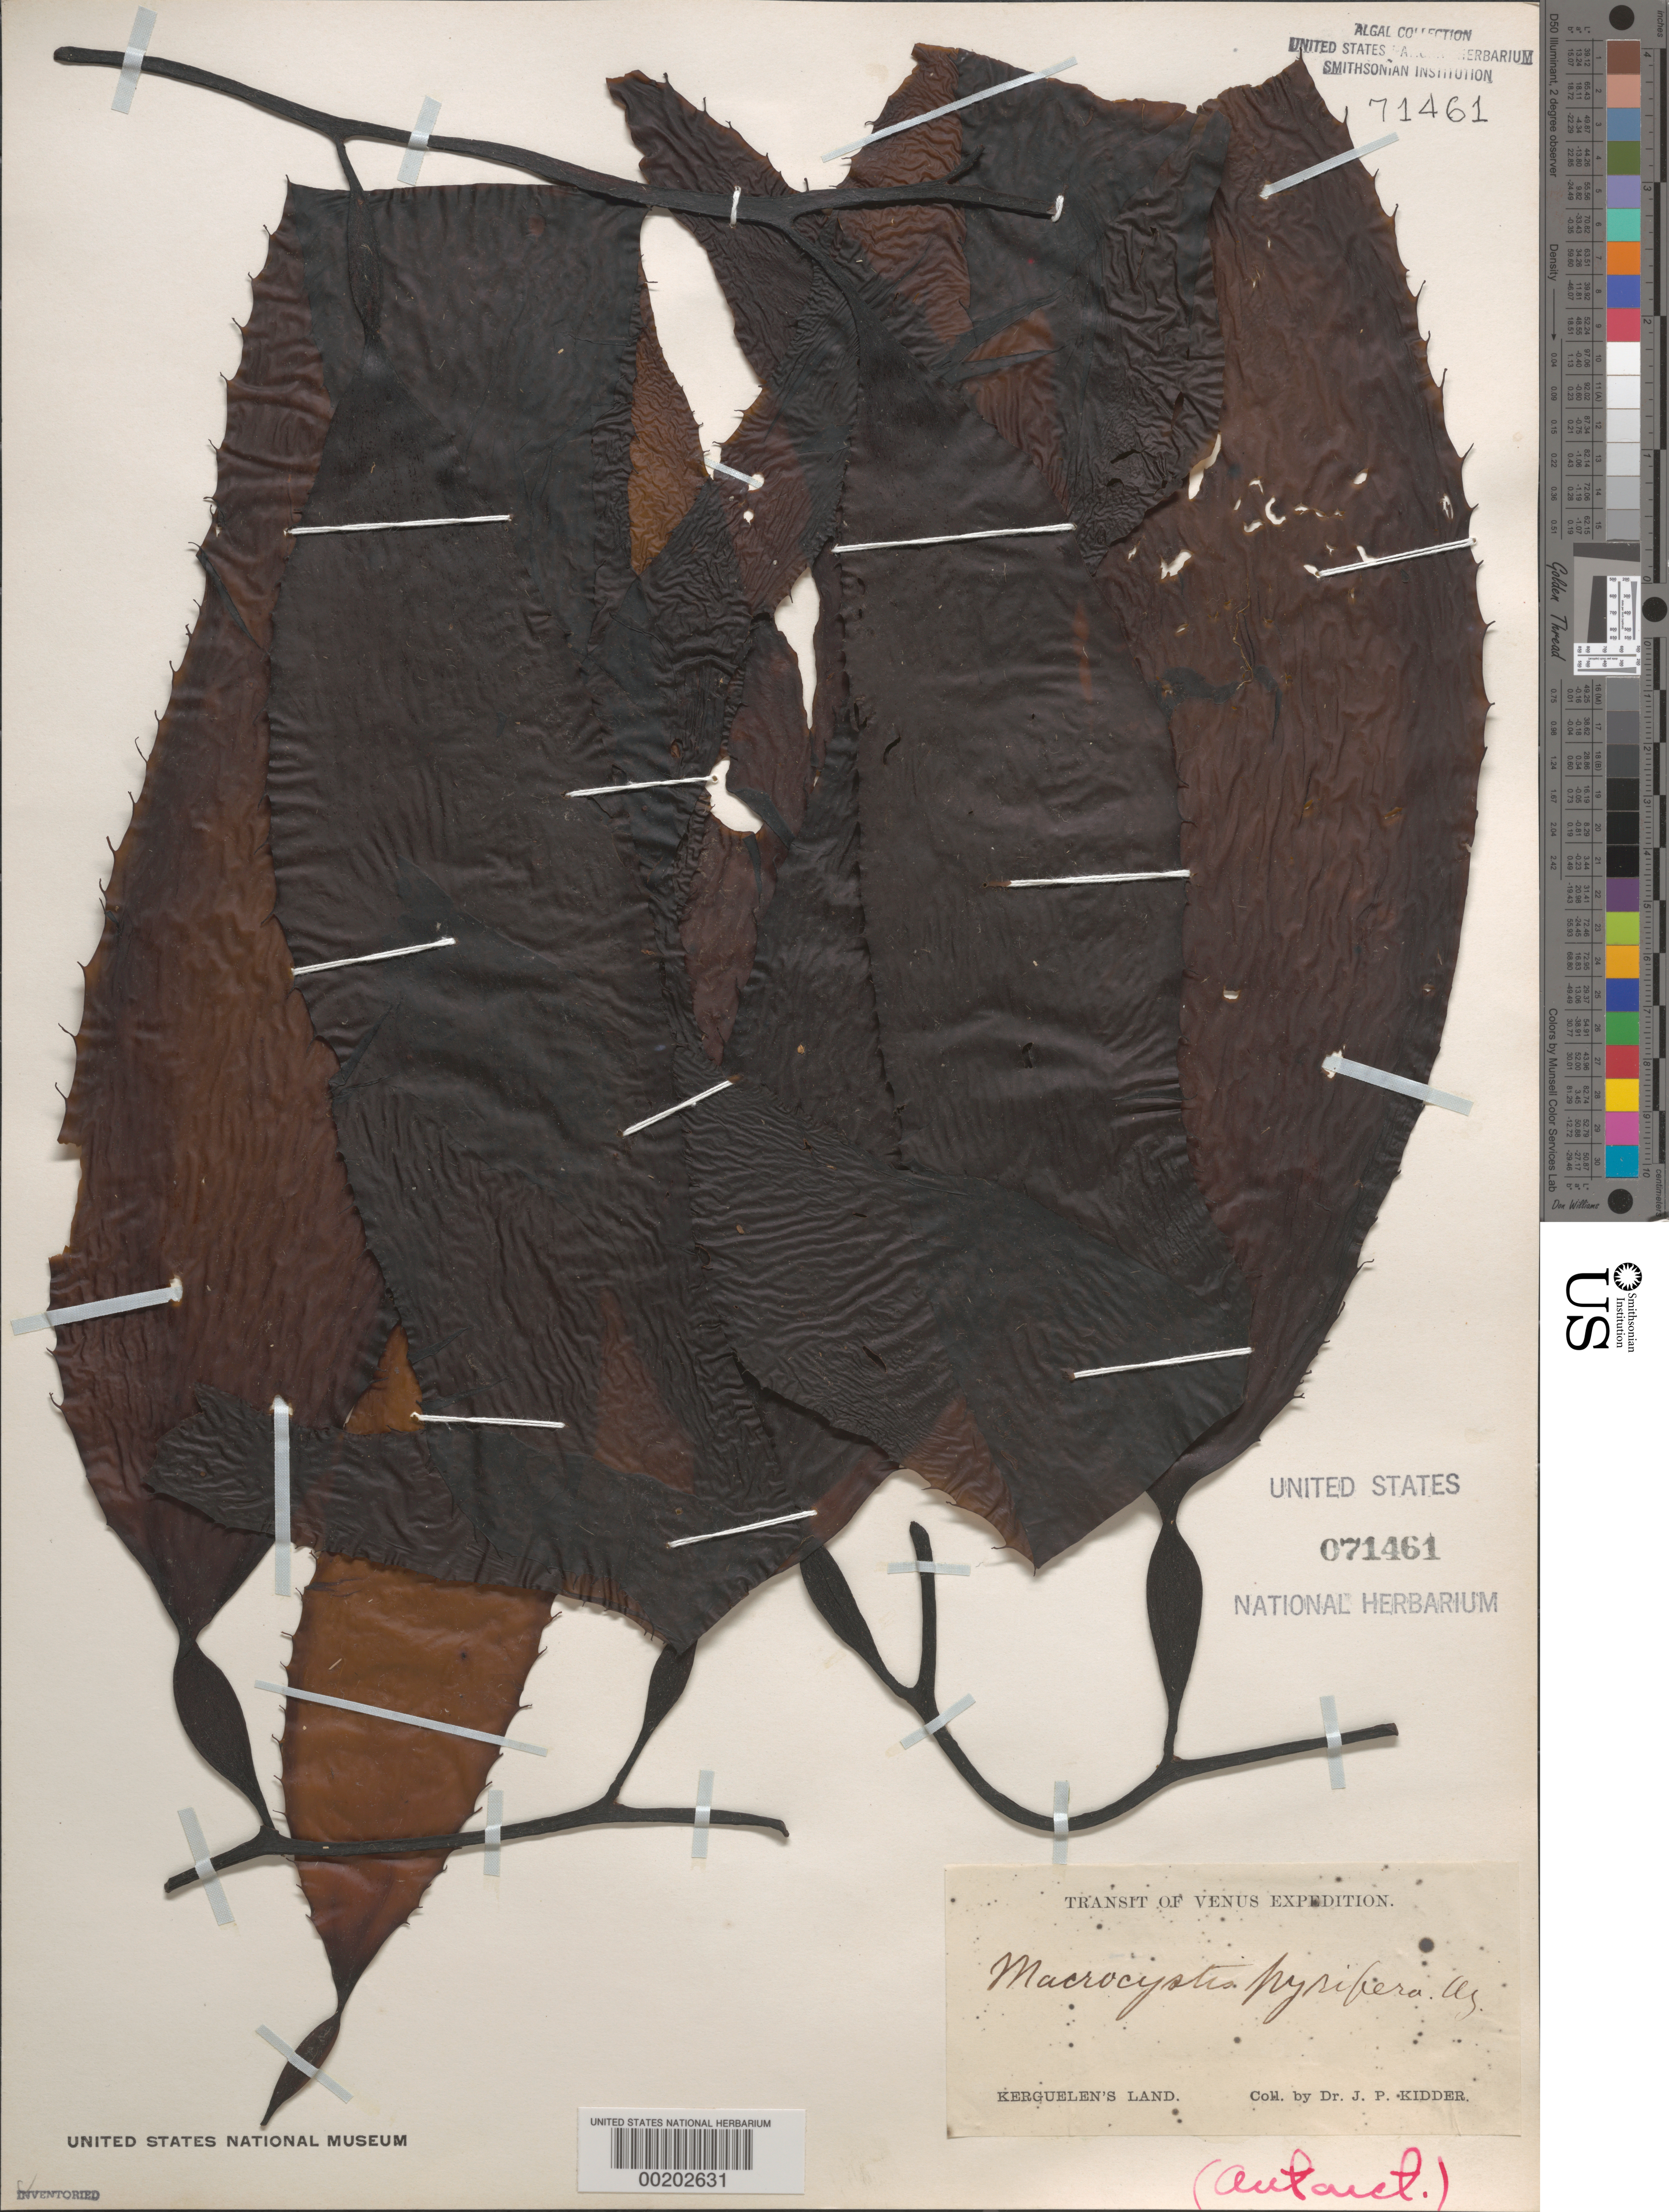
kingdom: Chromista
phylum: Ochrophyta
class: Phaeophyceae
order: Laminariales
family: Laminariaceae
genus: Macrocystis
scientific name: Macrocystis pyrifera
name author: (L.) C. Agardh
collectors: J.P. Kidder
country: French Southern Territories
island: Kerguelen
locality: (Old name: Kerguelen's Land)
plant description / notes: Transit of Venus Expedition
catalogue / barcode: US 71461